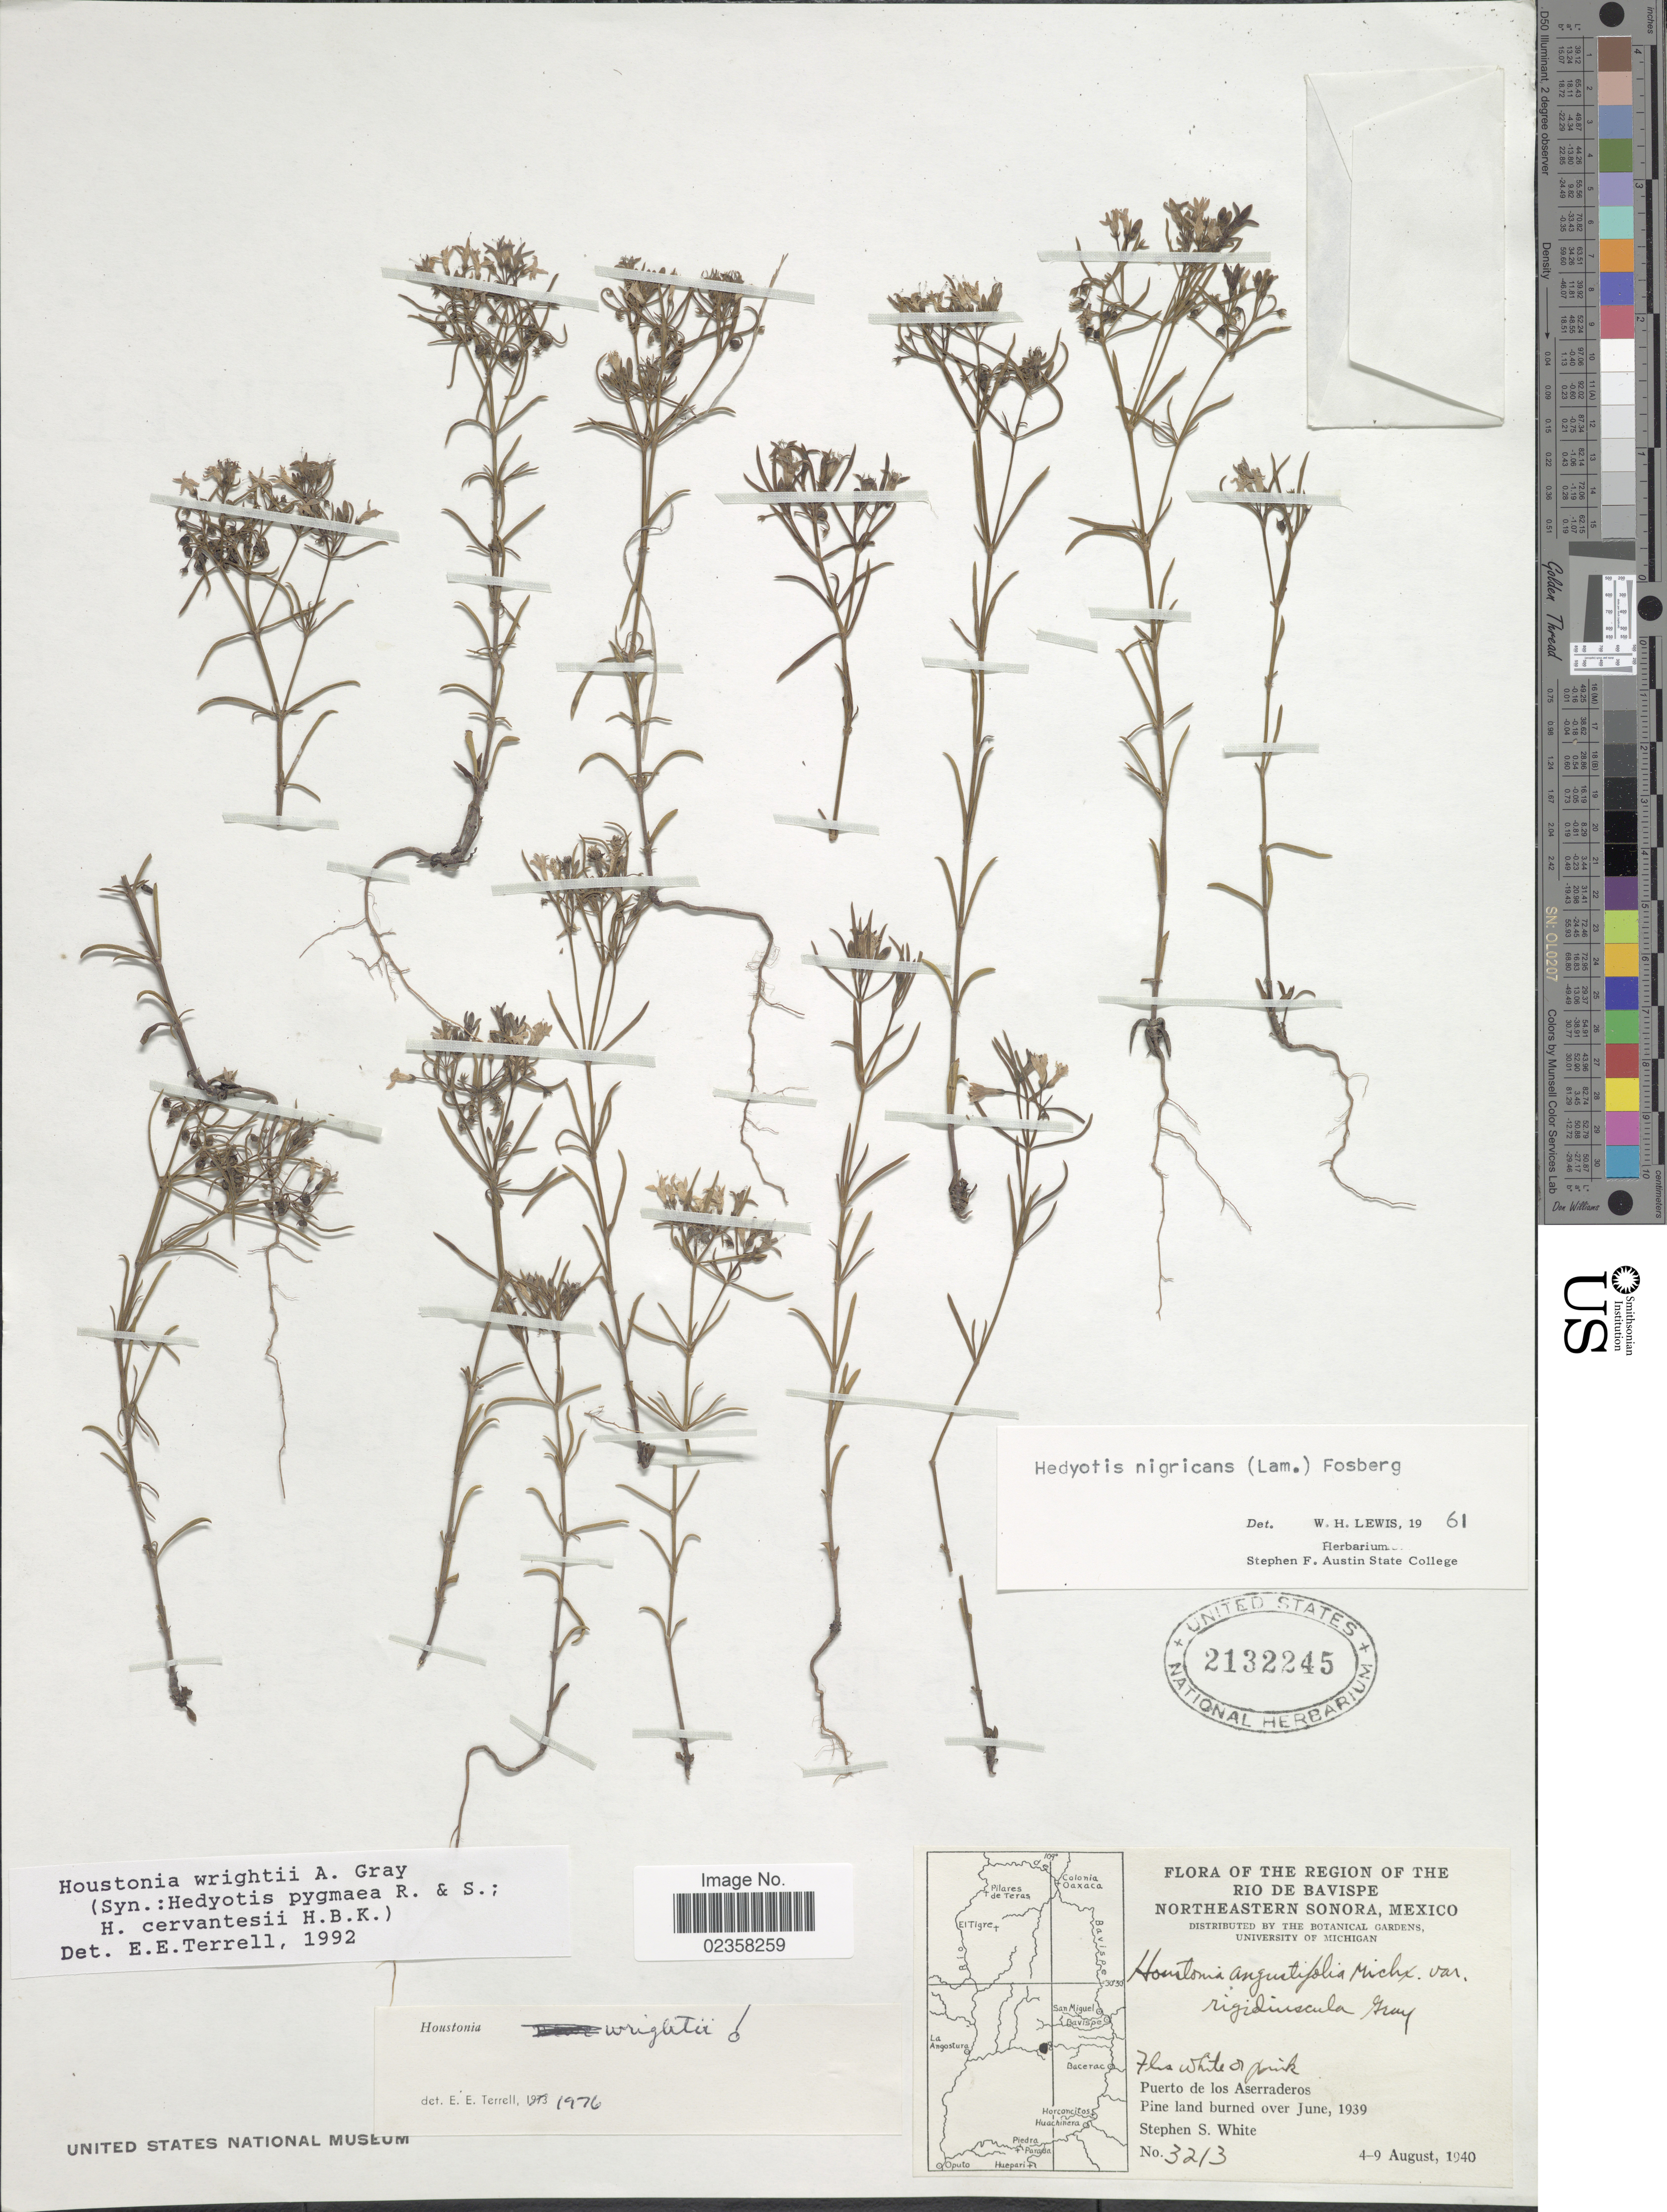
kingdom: Plantae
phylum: Tracheophyta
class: Magnoliopsida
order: Gentianales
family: Rubiaceae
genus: Houstonia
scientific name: Houstonia wrightii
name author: (A. Gray) A. Gray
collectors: S. S. White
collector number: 3213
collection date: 1940-08-04/1940-08-09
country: Mexico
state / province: Sonora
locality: The Region of the Rio de Bavispe Northeastern Sonora, Puerto de los Aserraderos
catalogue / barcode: US 2132245